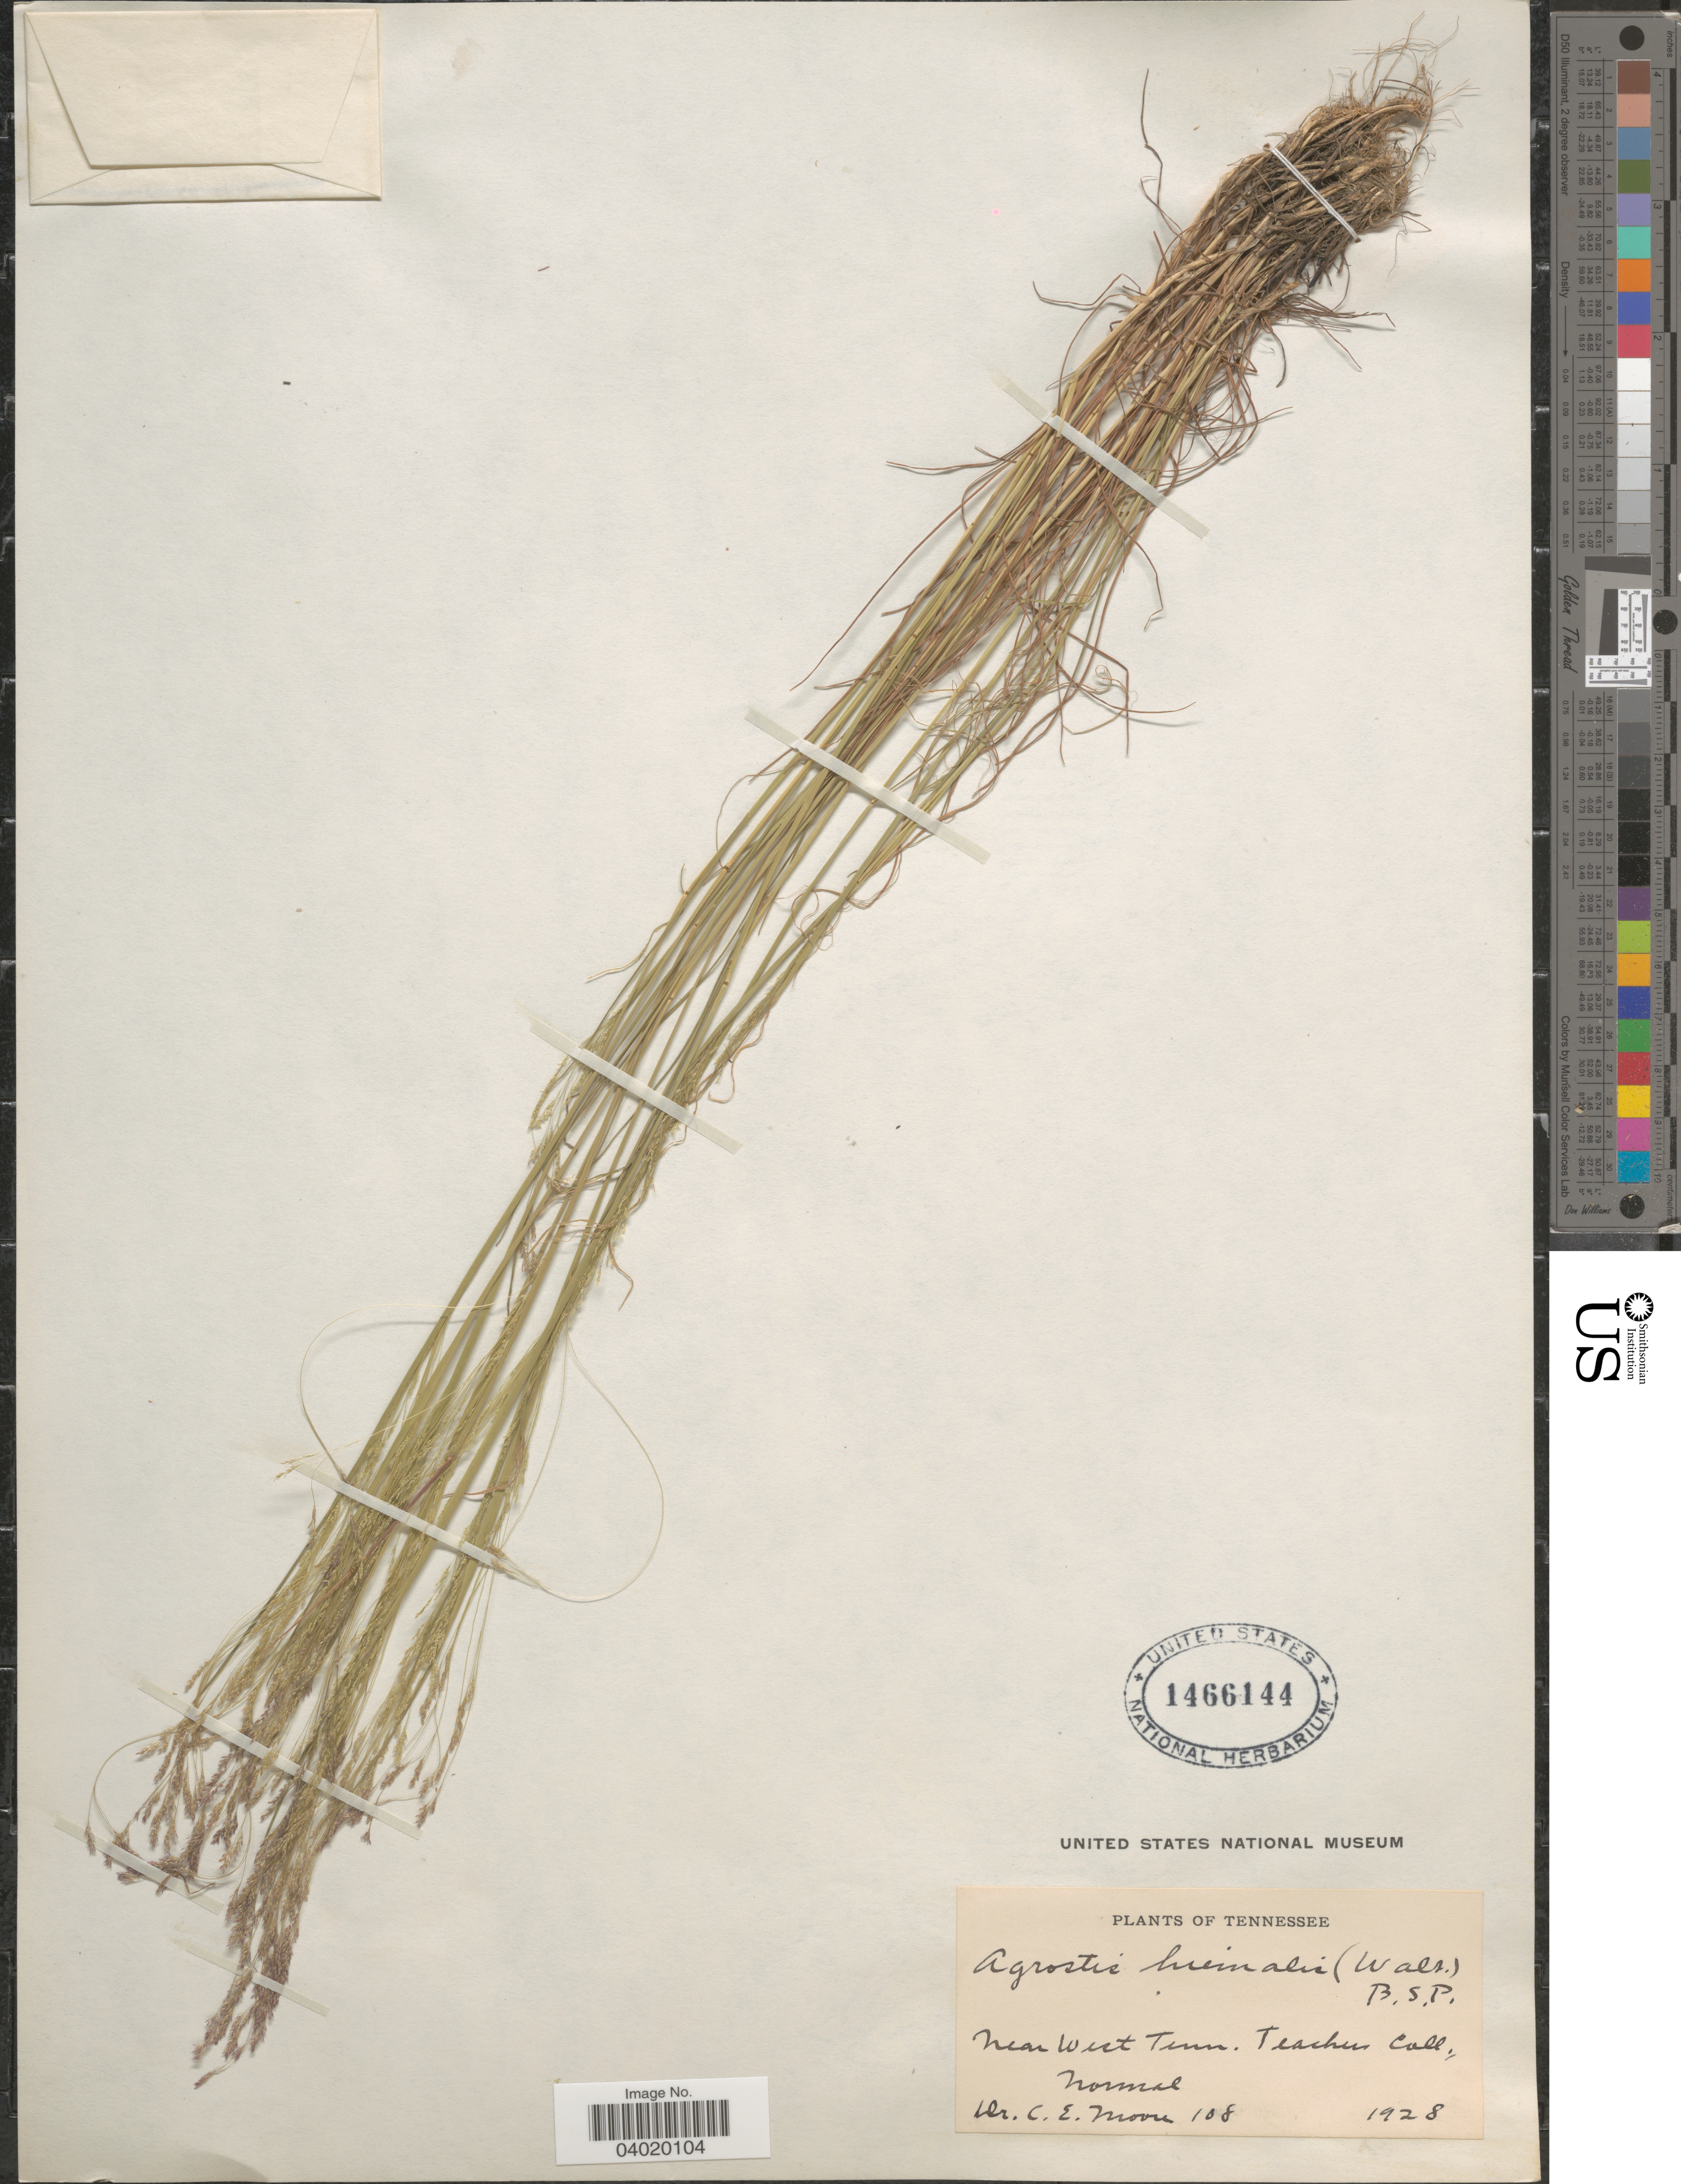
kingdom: Plantae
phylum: Tracheophyta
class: Liliopsida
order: Poales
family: Poaceae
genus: Agrostis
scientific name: Agrostis hyemalis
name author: (Walter) Britton et al.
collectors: C. Moore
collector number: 108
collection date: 1928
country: United States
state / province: Tennessee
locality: Near West Tenn. Teachers Coll., Normal.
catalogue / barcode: US 1466144